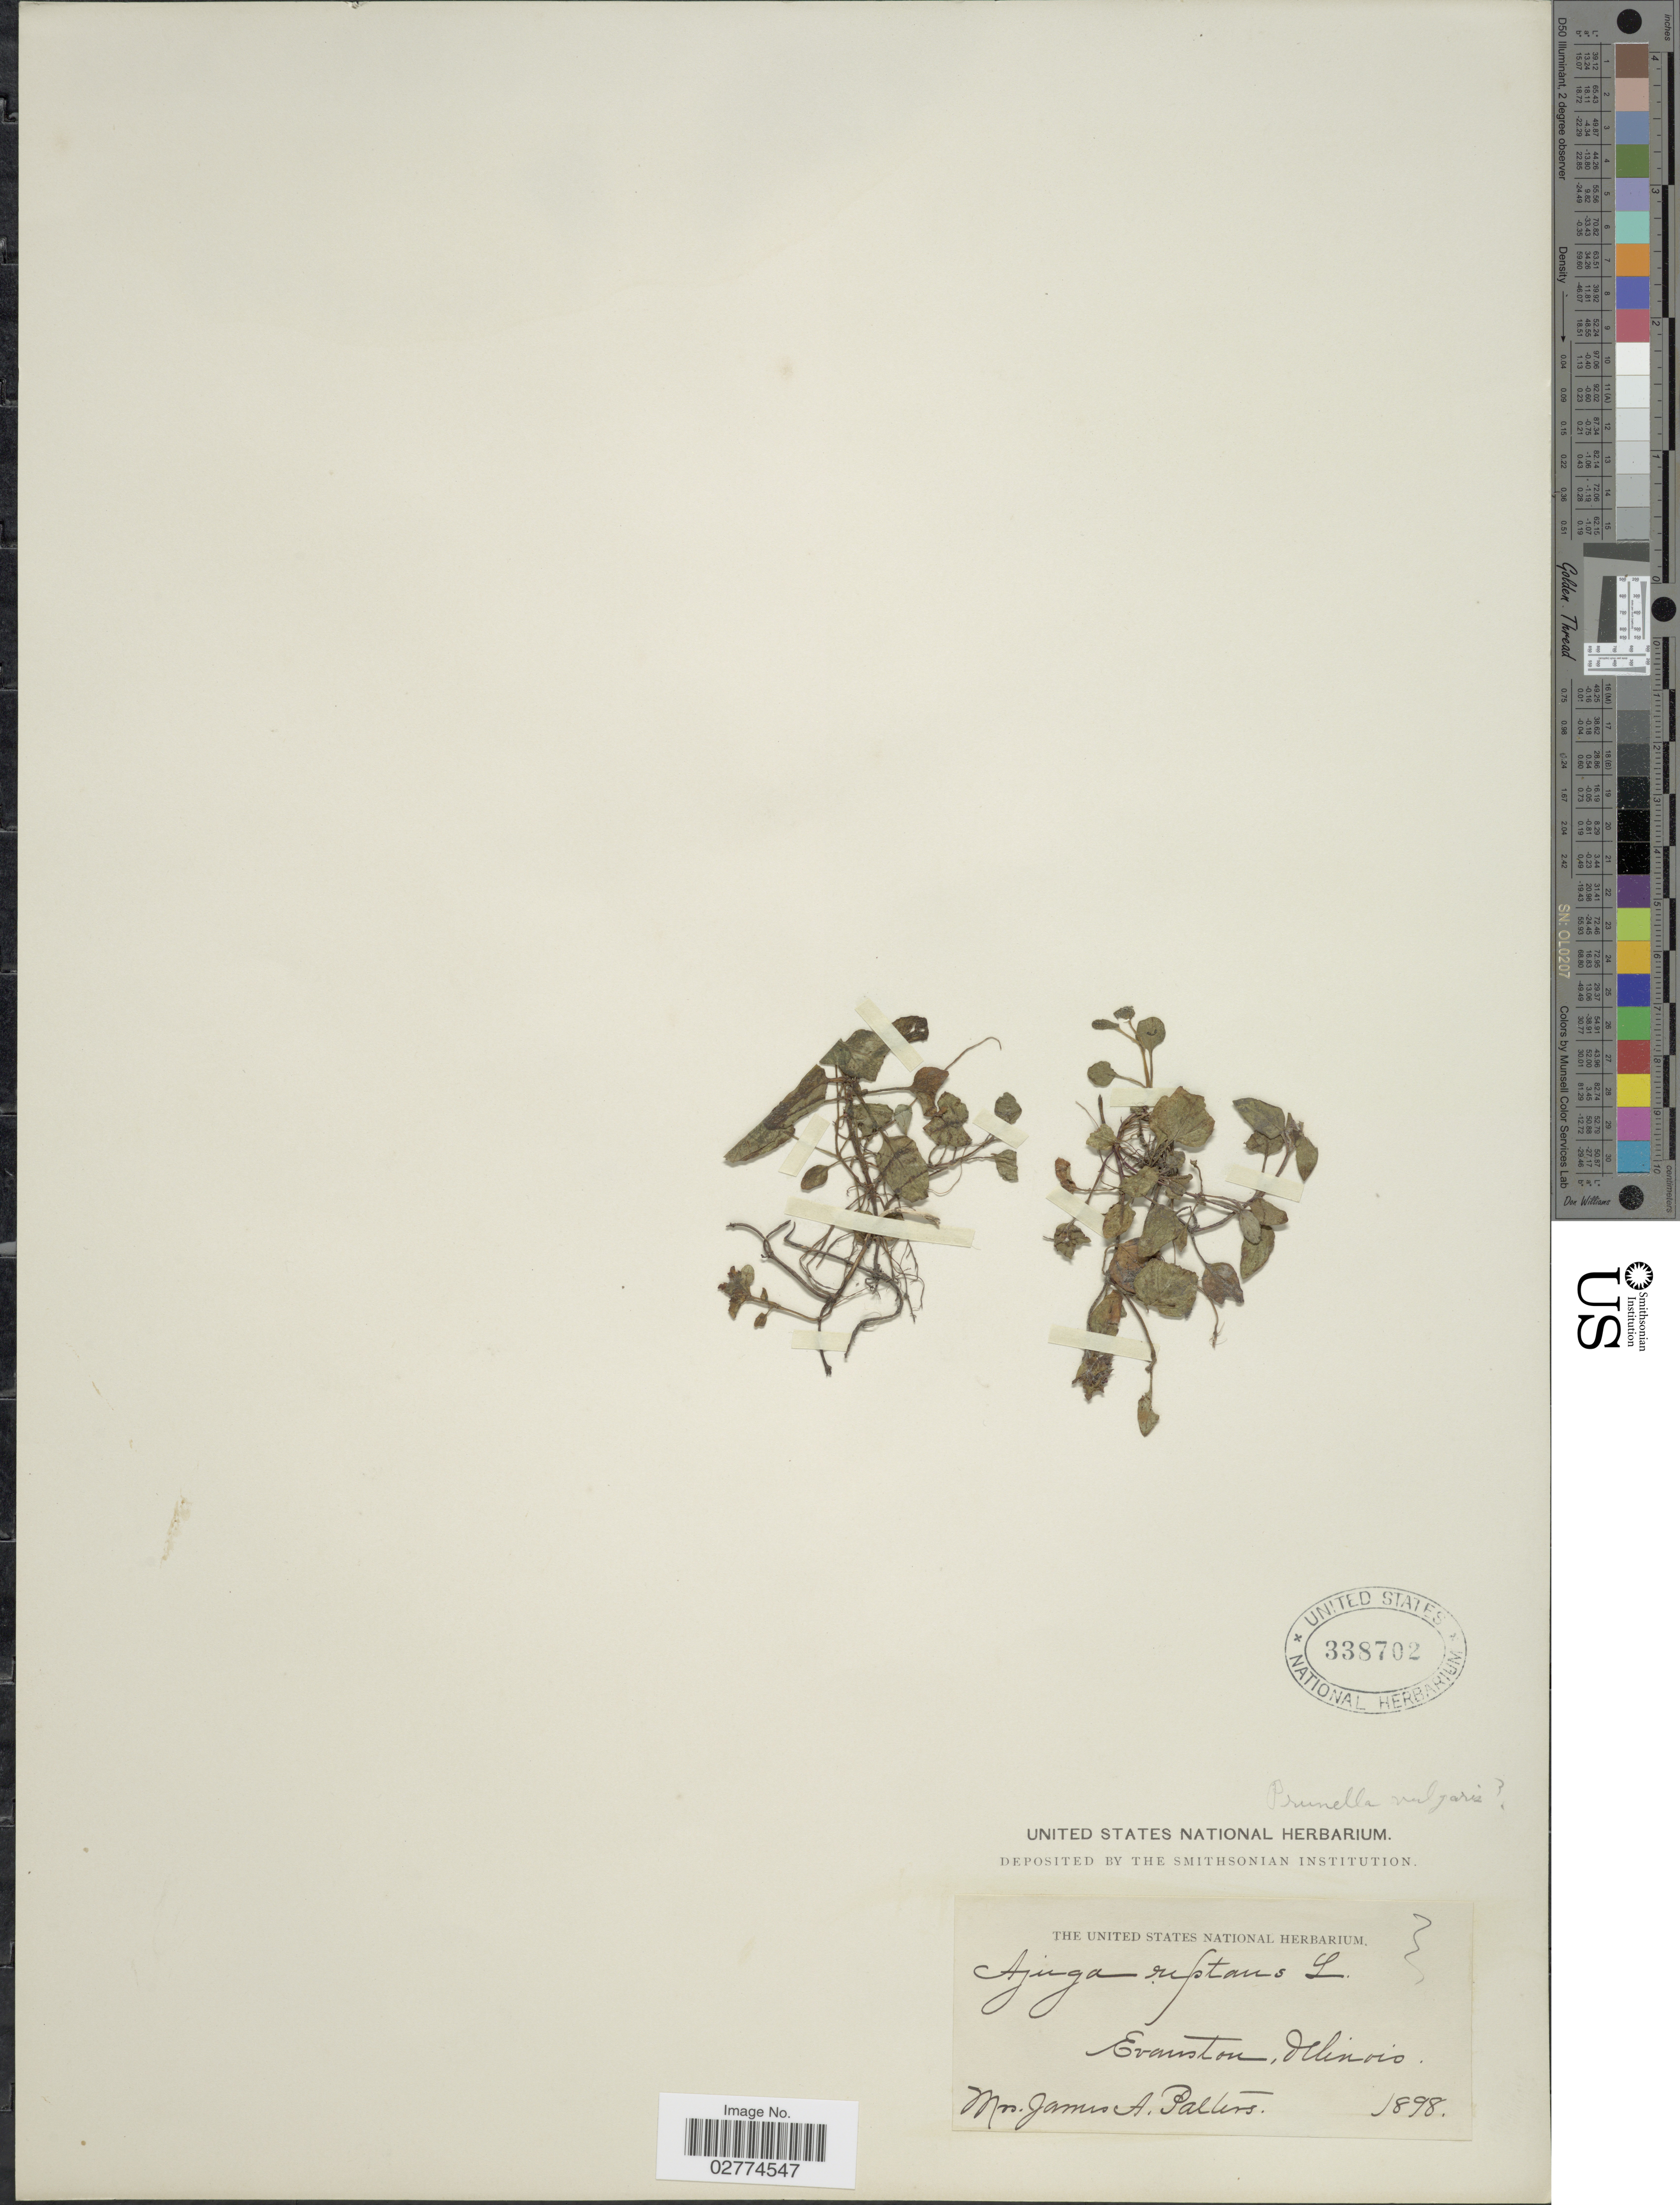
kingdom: Plantae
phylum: Tracheophyta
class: Magnoliopsida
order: Lamiales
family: Lamiaceae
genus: Ajuga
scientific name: Ajuga reptans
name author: L.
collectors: J. Palters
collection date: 1898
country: United States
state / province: Illinois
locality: Evanston.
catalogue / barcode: US 338702